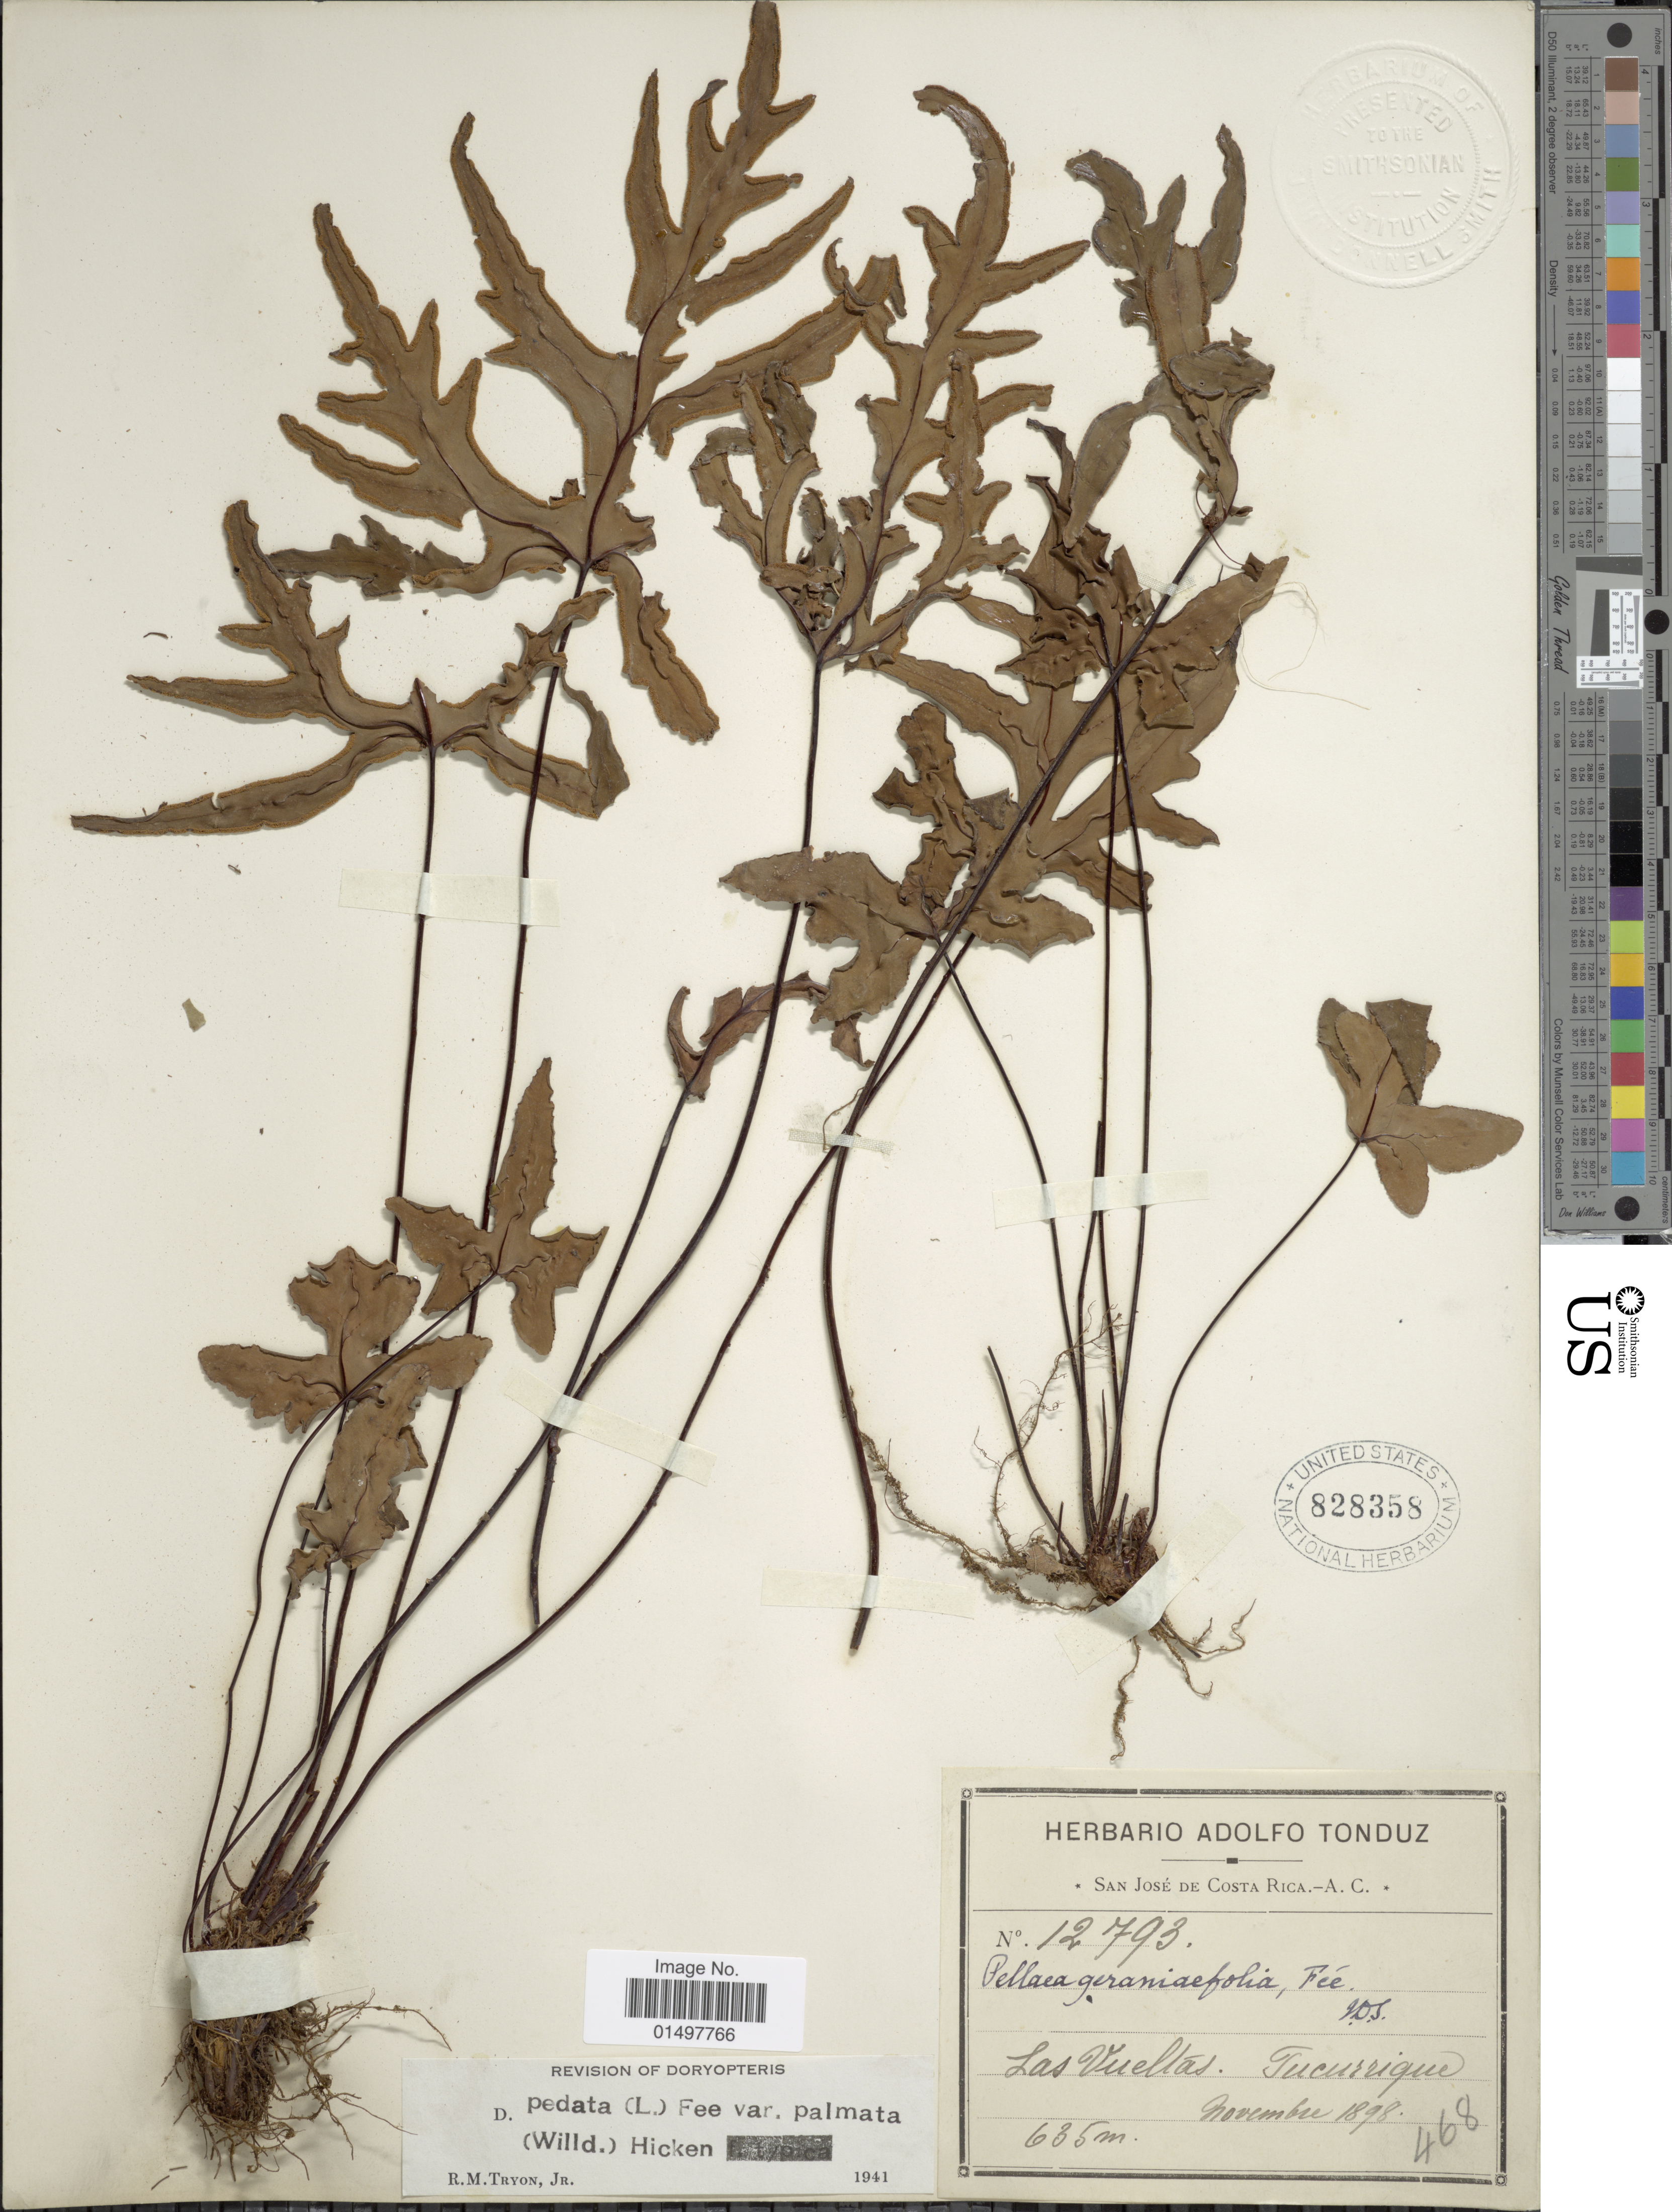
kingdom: Plantae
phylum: Tracheophyta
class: Polypodiopsida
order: Polypodiales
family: Pteridaceae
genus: Doryopteris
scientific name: Doryopteris pedata var. palmata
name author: (Willd.) Hicken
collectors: ex Herb. Adolfo Tonduz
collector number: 12793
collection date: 1898-11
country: Costa Rica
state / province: San José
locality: A. C. Las Vueltas. Tucurrique.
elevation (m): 635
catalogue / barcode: US 828358